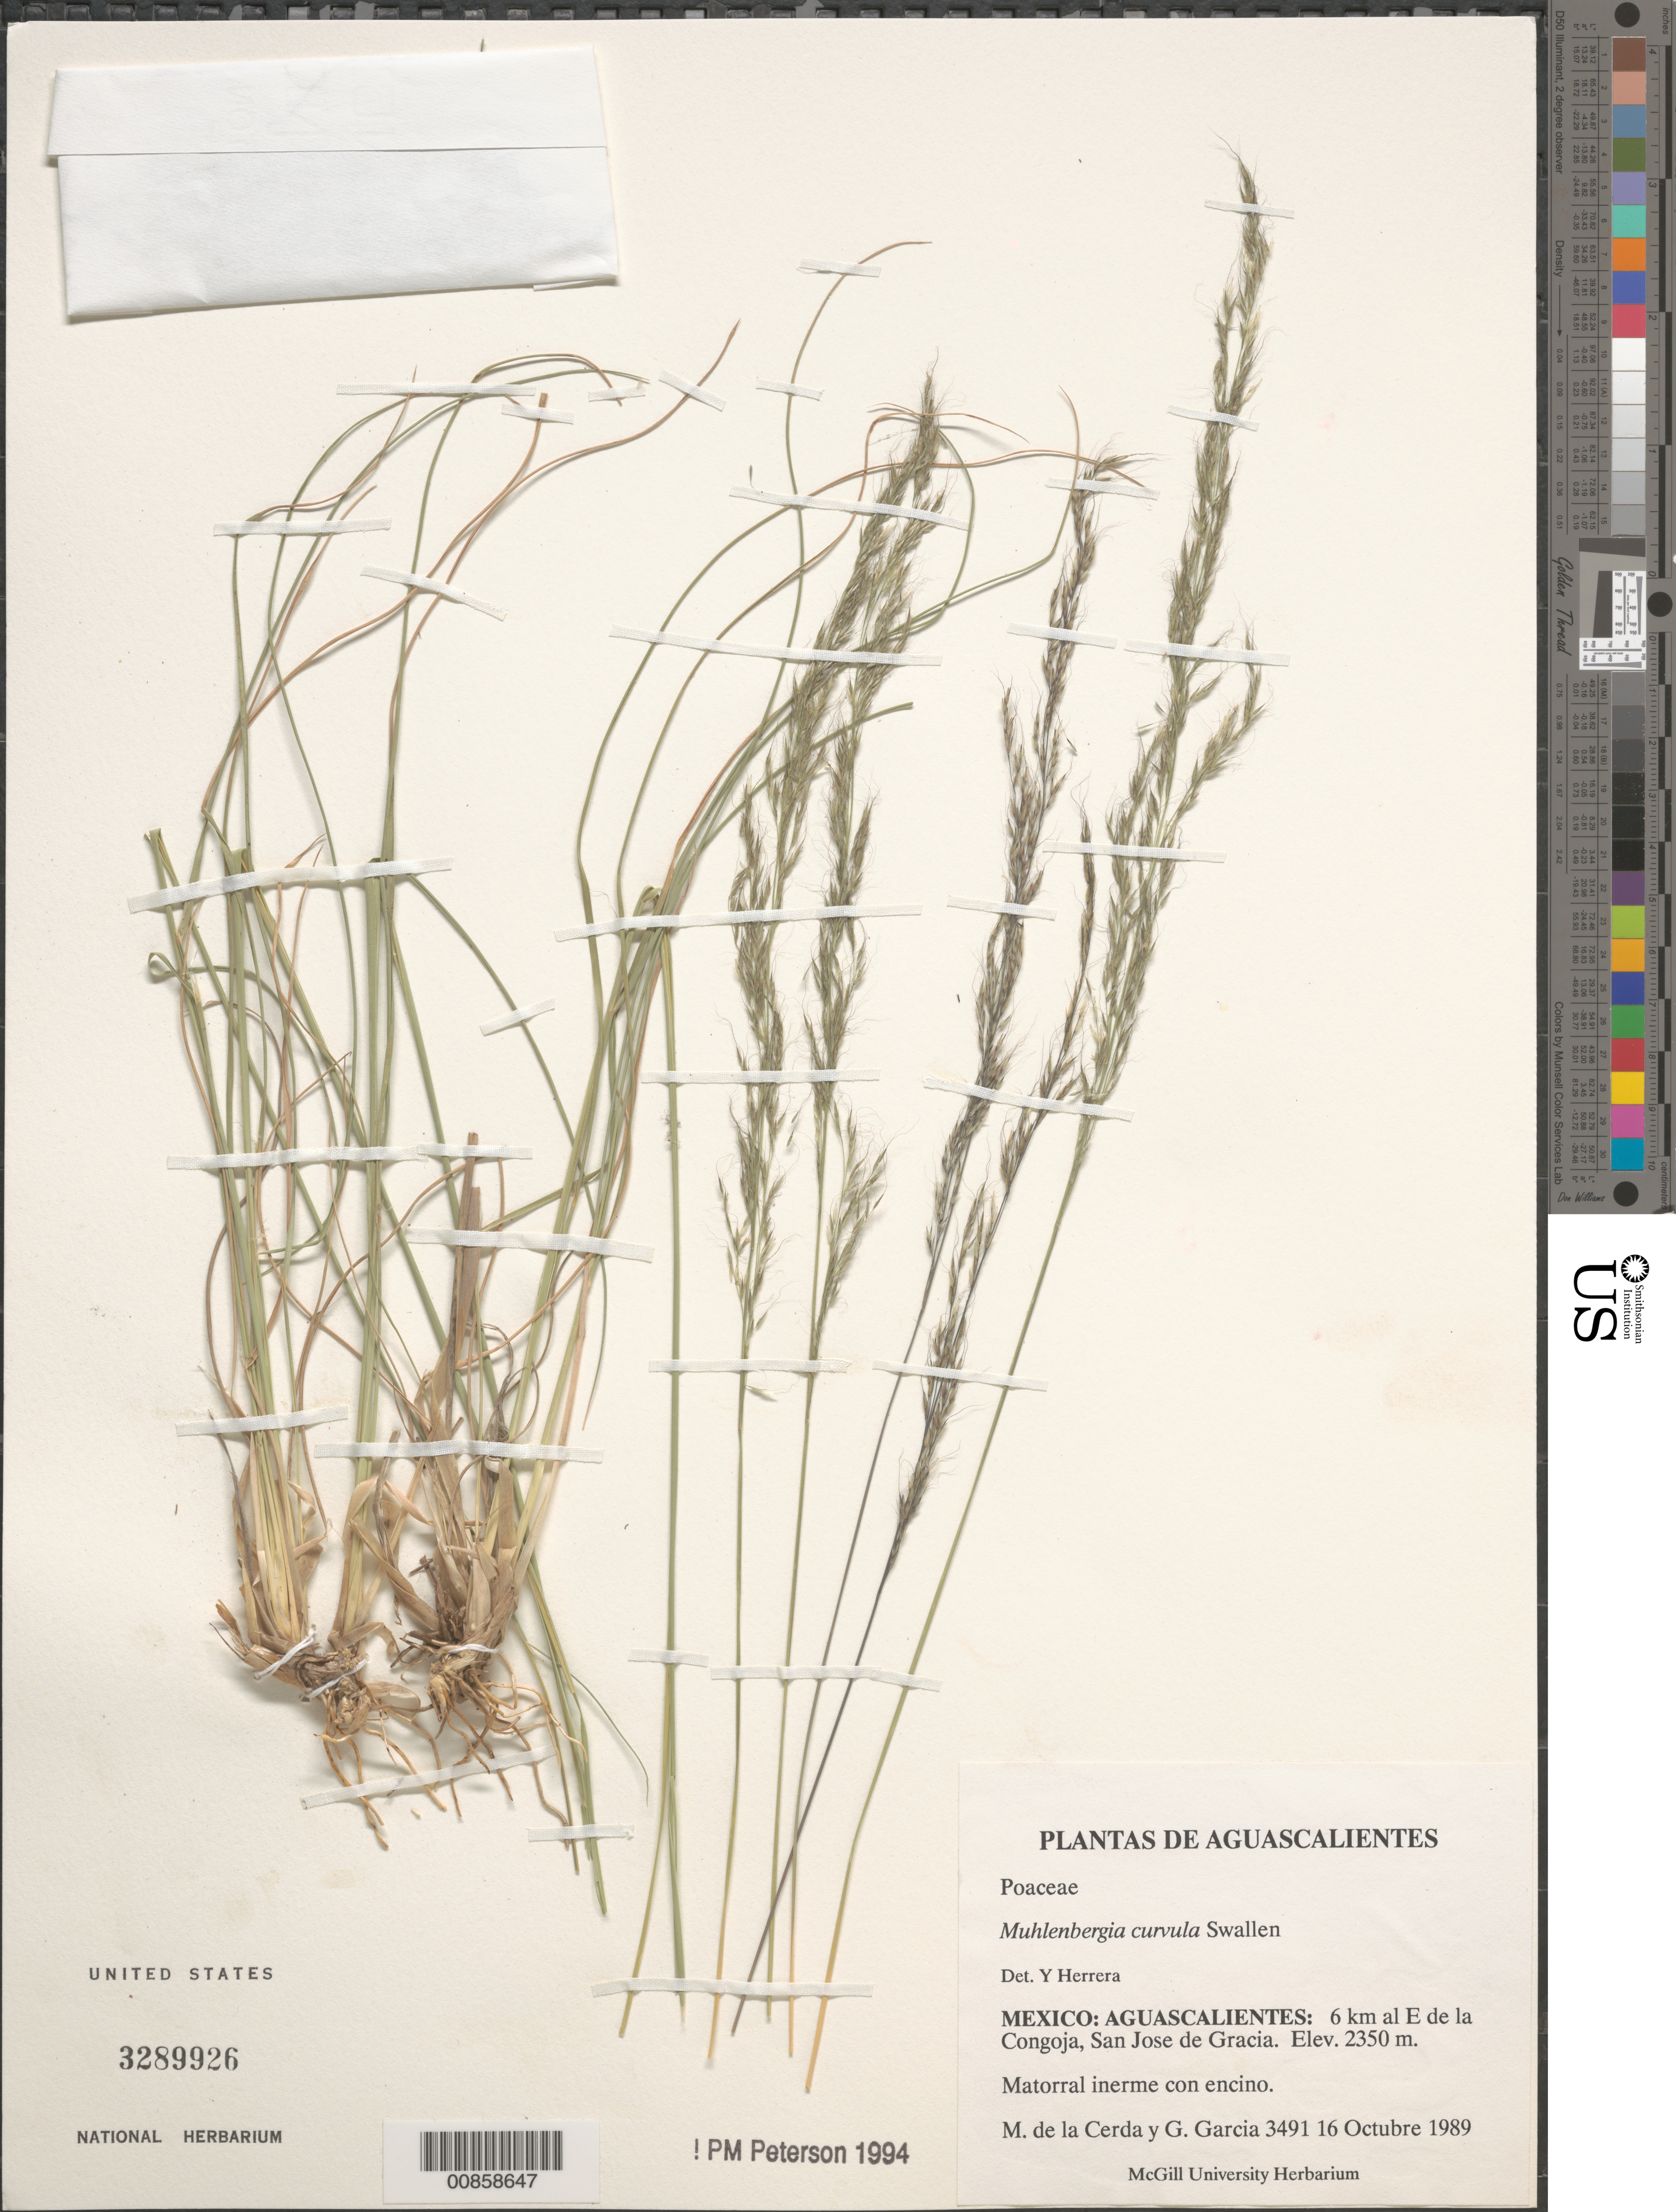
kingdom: Plantae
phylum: Tracheophyta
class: Liliopsida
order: Poales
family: Poaceae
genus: Muhlenbergia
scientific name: Muhlenbergia curvula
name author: Swallen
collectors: M. E. De la Cerda & G. Garcia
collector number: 3491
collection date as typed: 16 Oct 1989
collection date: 1989-10-16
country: Mexico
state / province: Aguascalientes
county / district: San José de Gracia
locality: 6 km al E de la Congoja, mpio. San José de Gracia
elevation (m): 2100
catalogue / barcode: US 3289926